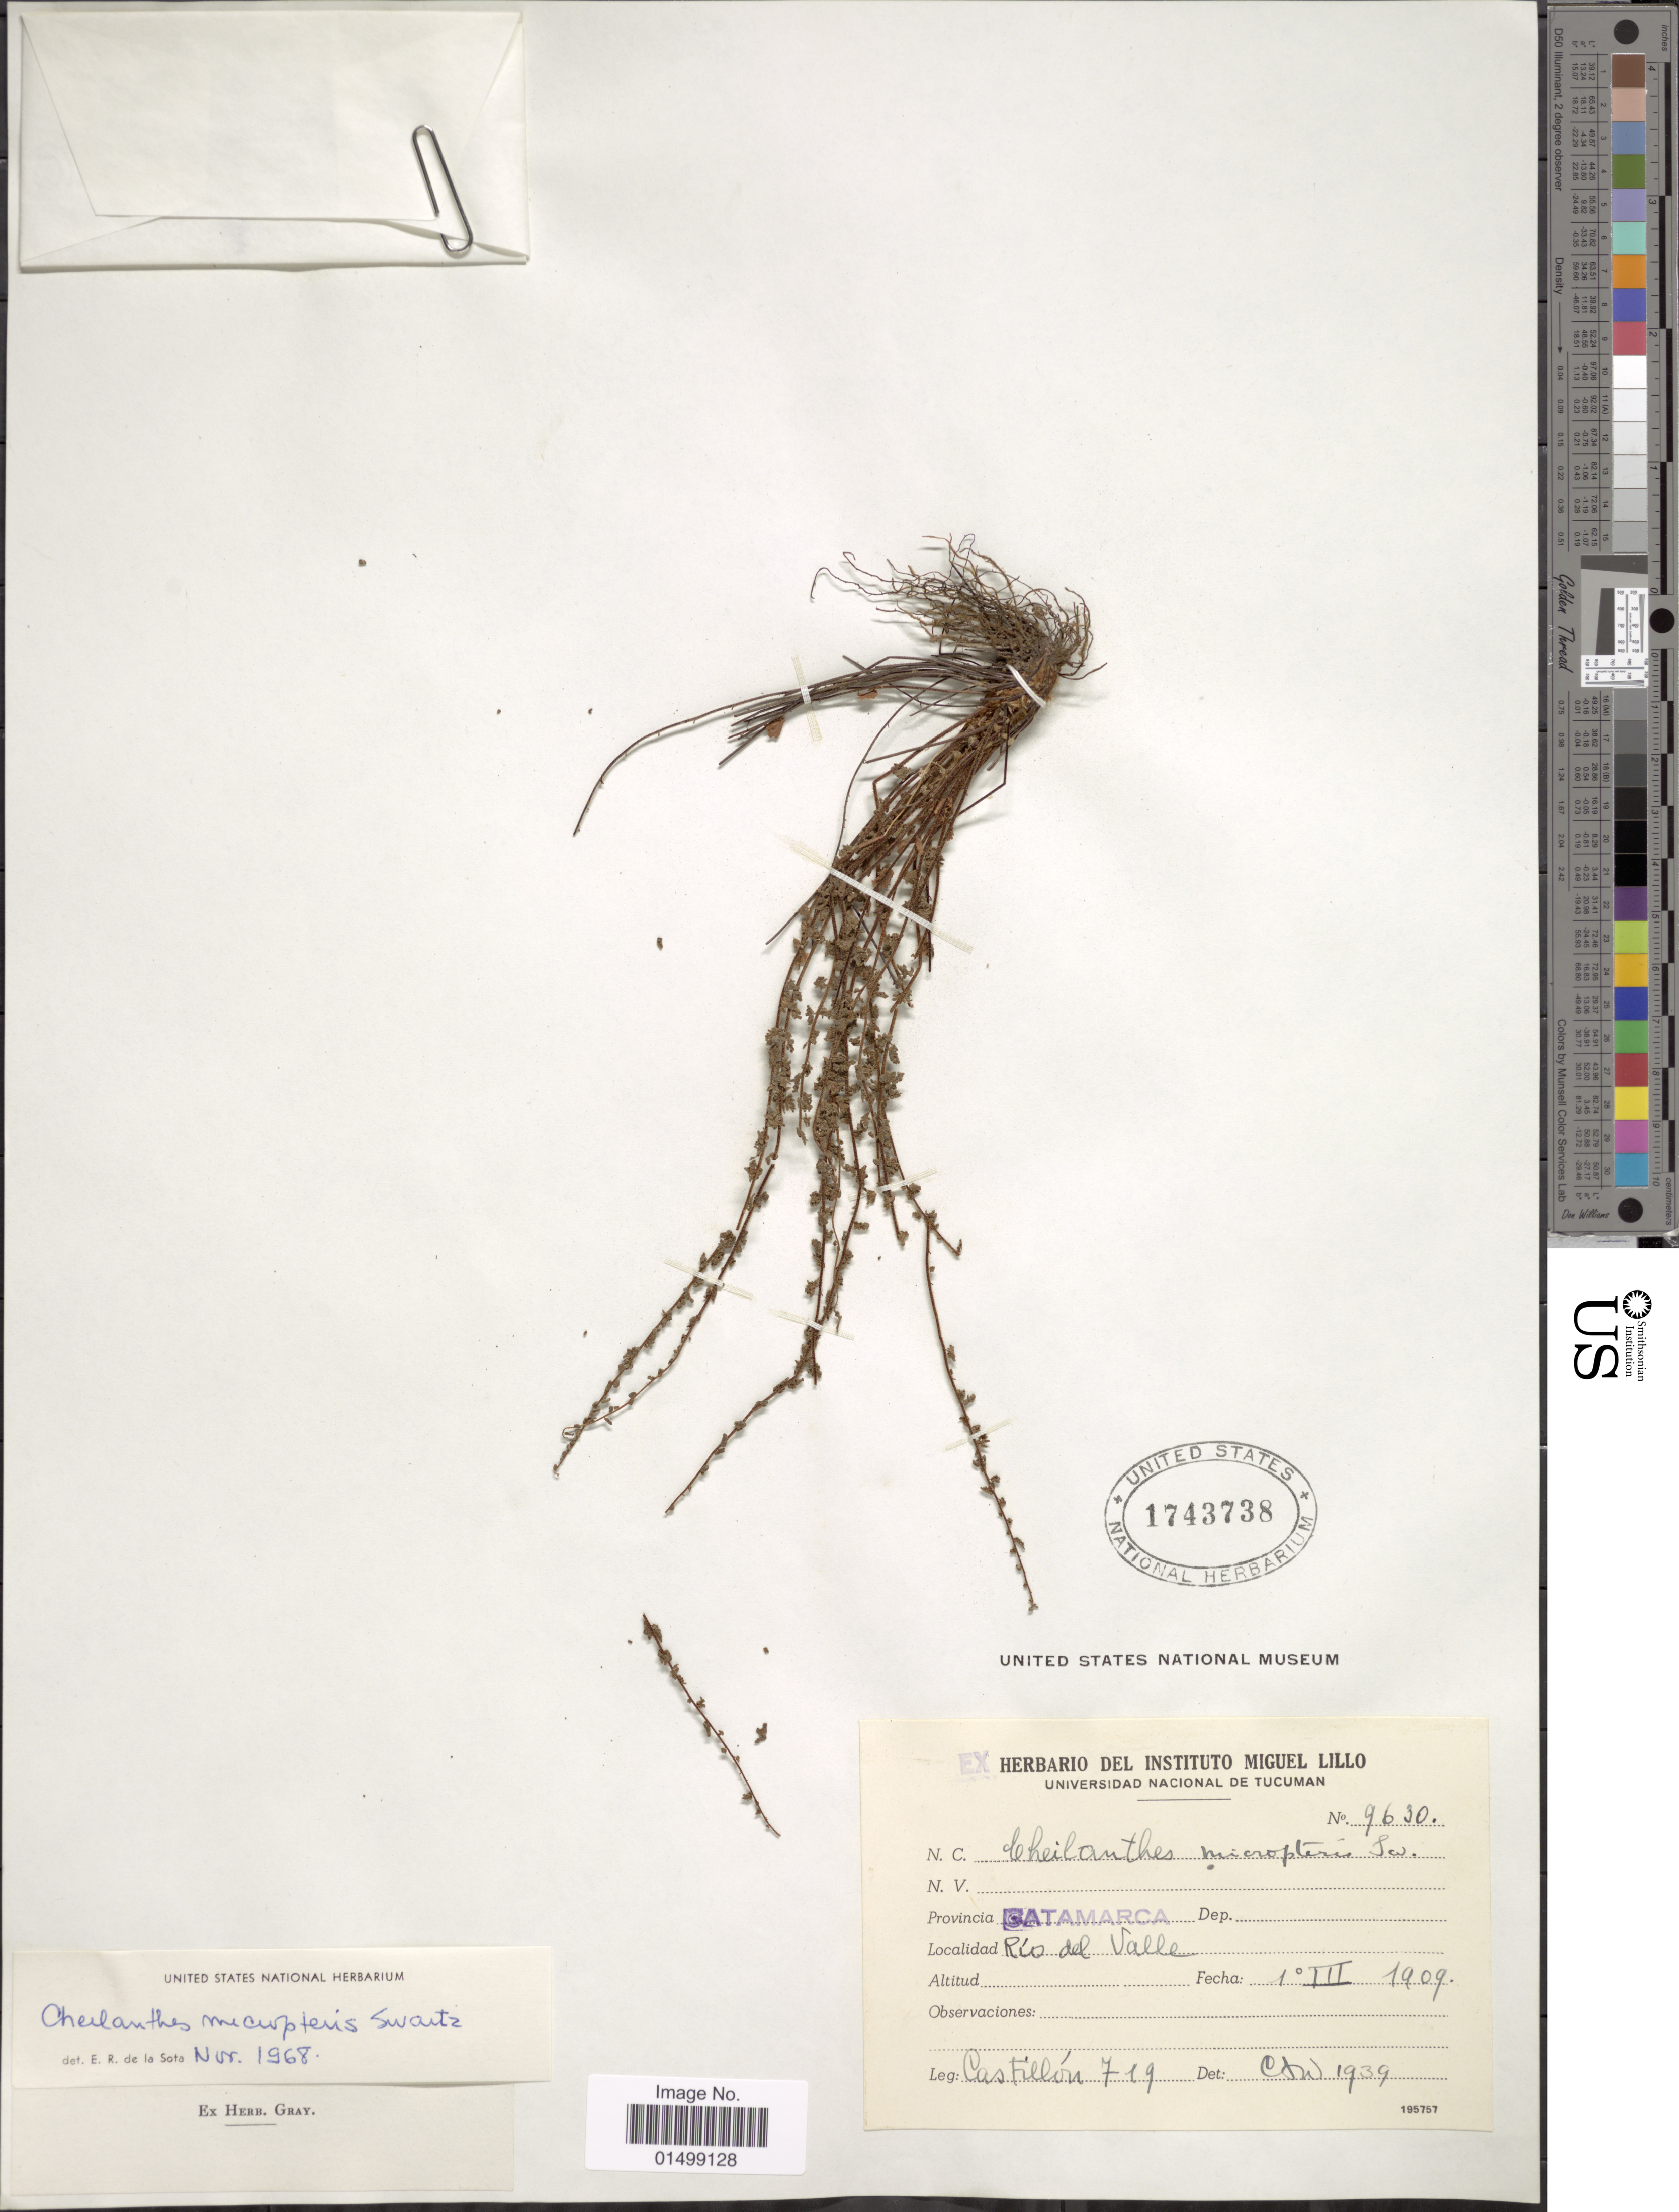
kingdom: Plantae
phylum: Tracheophyta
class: Polypodiopsida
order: Polypodiales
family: Pteridaceae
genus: Cheilanthes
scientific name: Cheilanthes micropteris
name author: Sw.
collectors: Castillon, --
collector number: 719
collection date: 1909-03-01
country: Argentina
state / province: Catamarca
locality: Rio del Valle.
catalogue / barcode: US 1743738